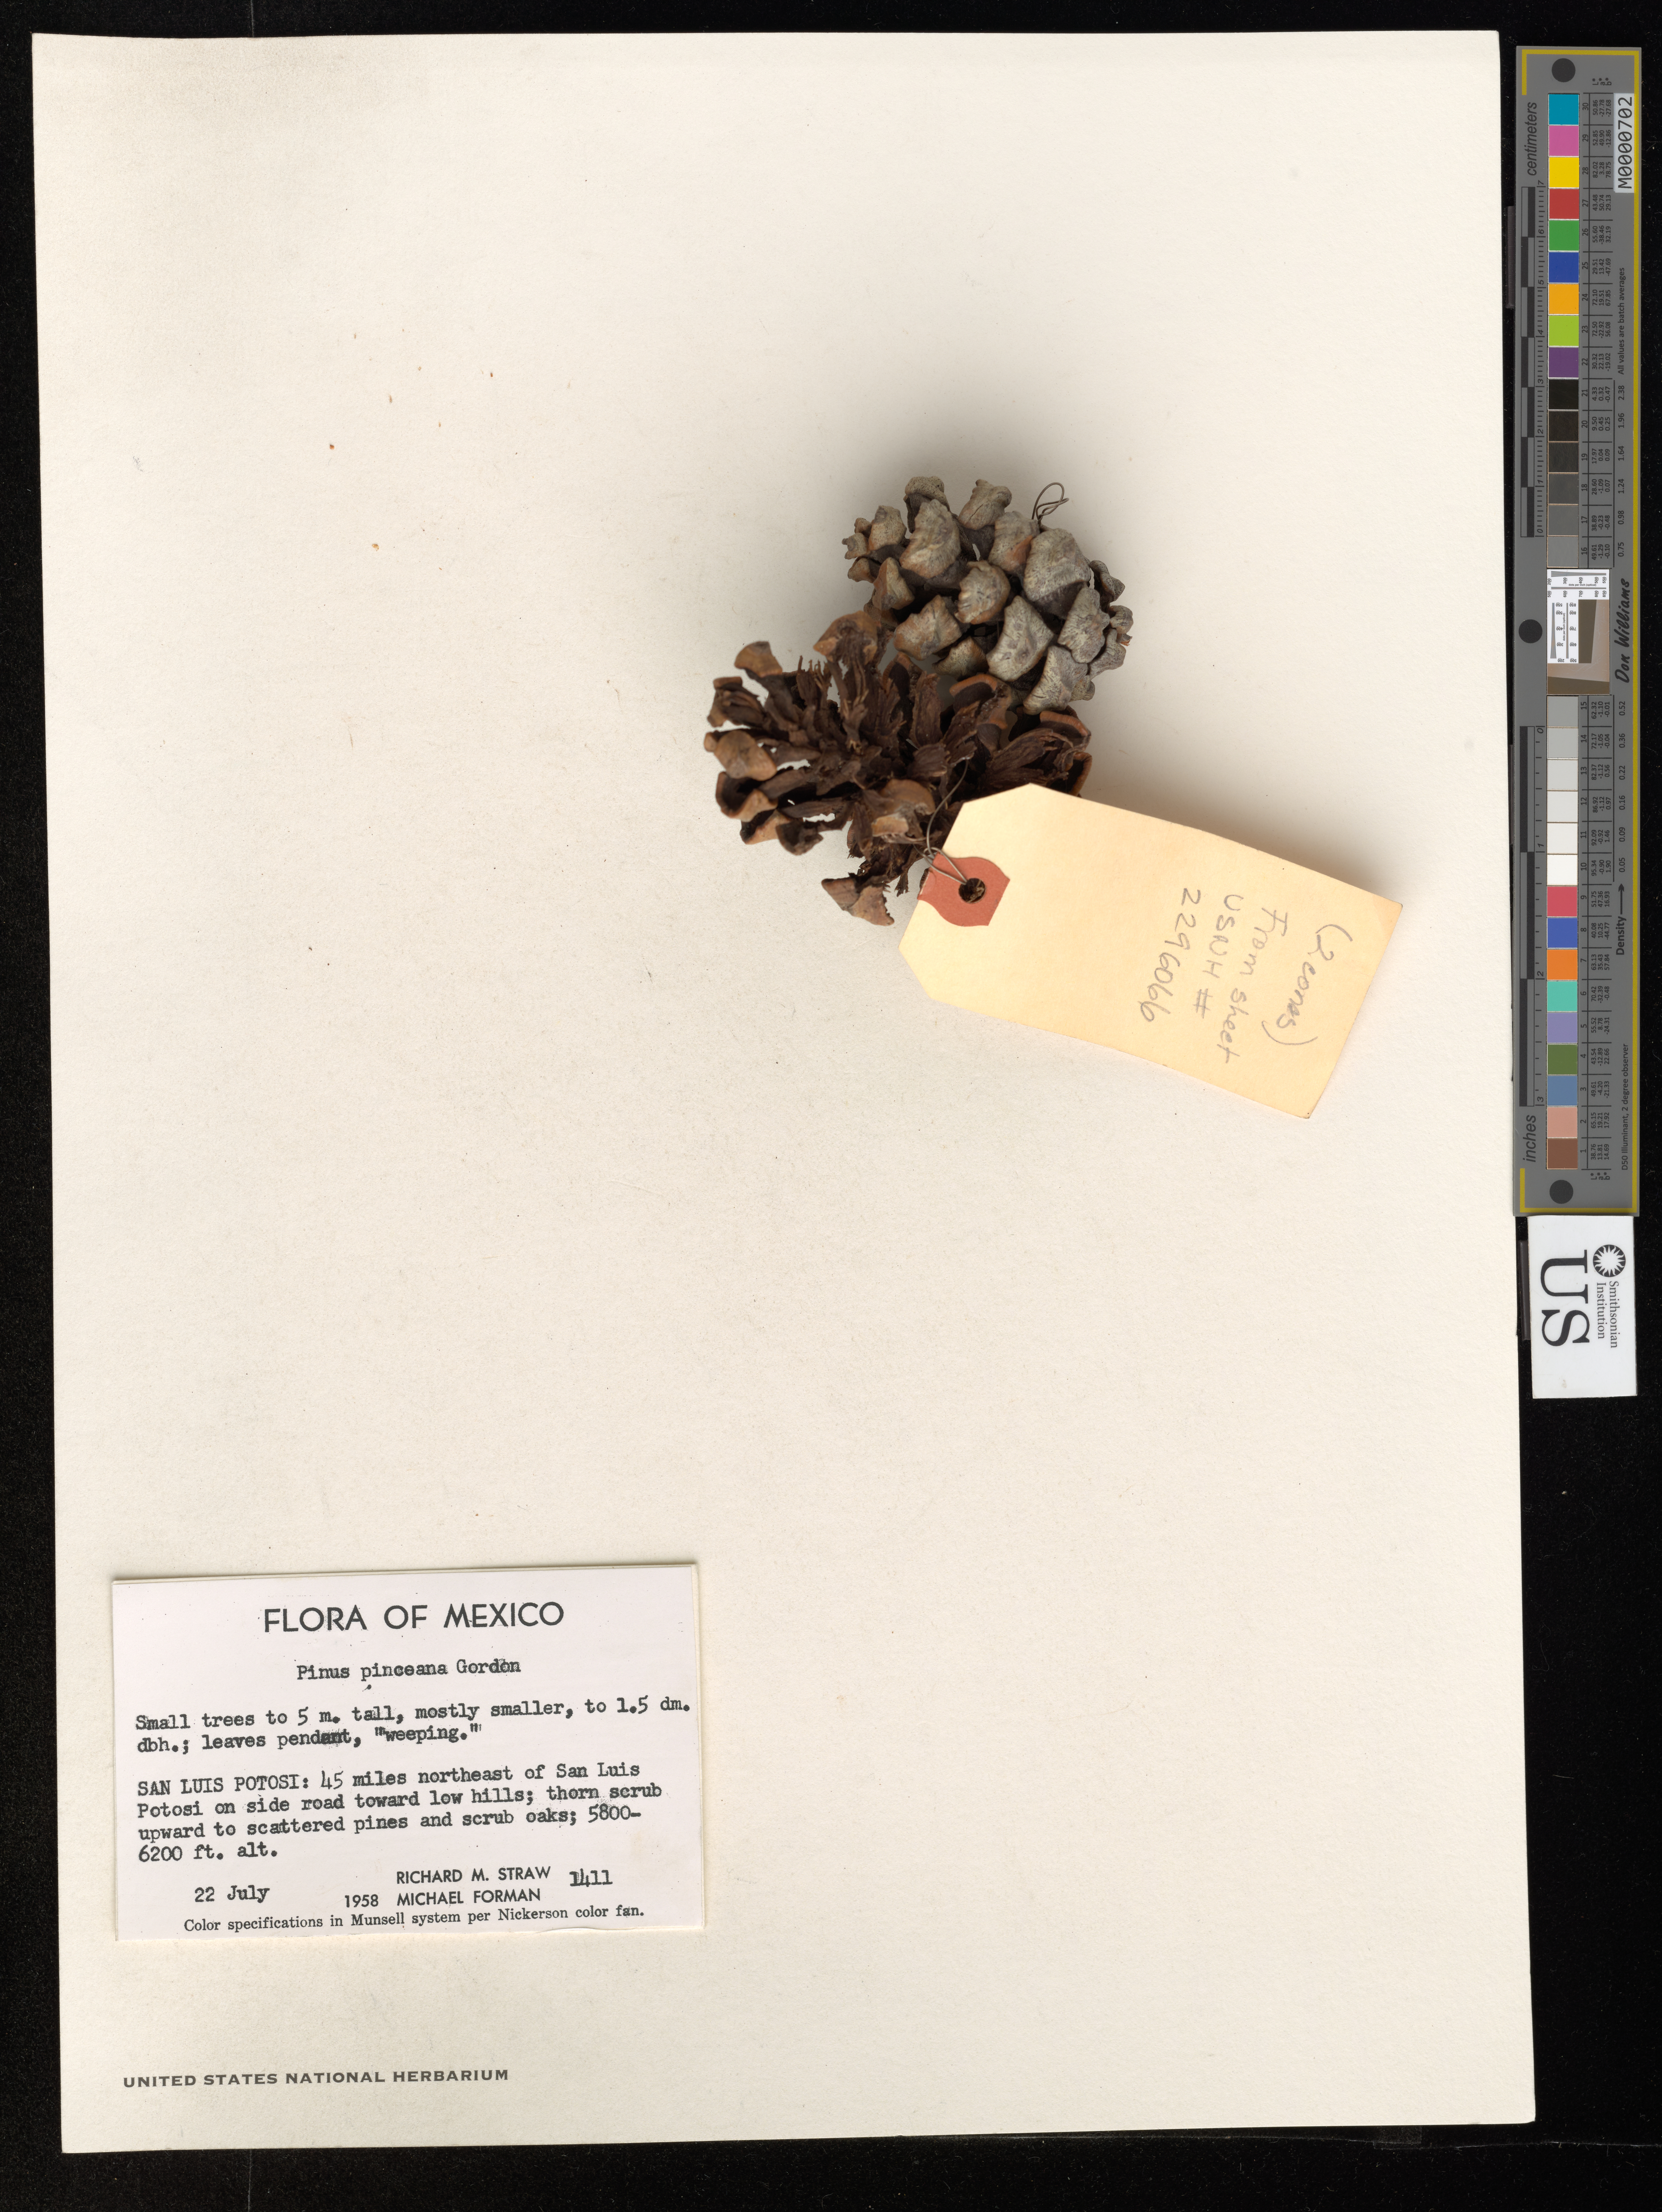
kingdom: Plantae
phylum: Tracheophyta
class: Pinopsida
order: Pinales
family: Pinaceae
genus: Pinus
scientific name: Pinus pinceana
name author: Gordon & Glend.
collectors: R. M. Straw & Forman, M.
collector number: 1411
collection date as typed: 22 Jul 1958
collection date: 1958-07-22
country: Mexico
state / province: San Luis Potosí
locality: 45 miles northeast of San Luis Potosí on side road toward low hills.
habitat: Thorn scrub upward to scattered pines and scrub oaks.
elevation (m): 1768